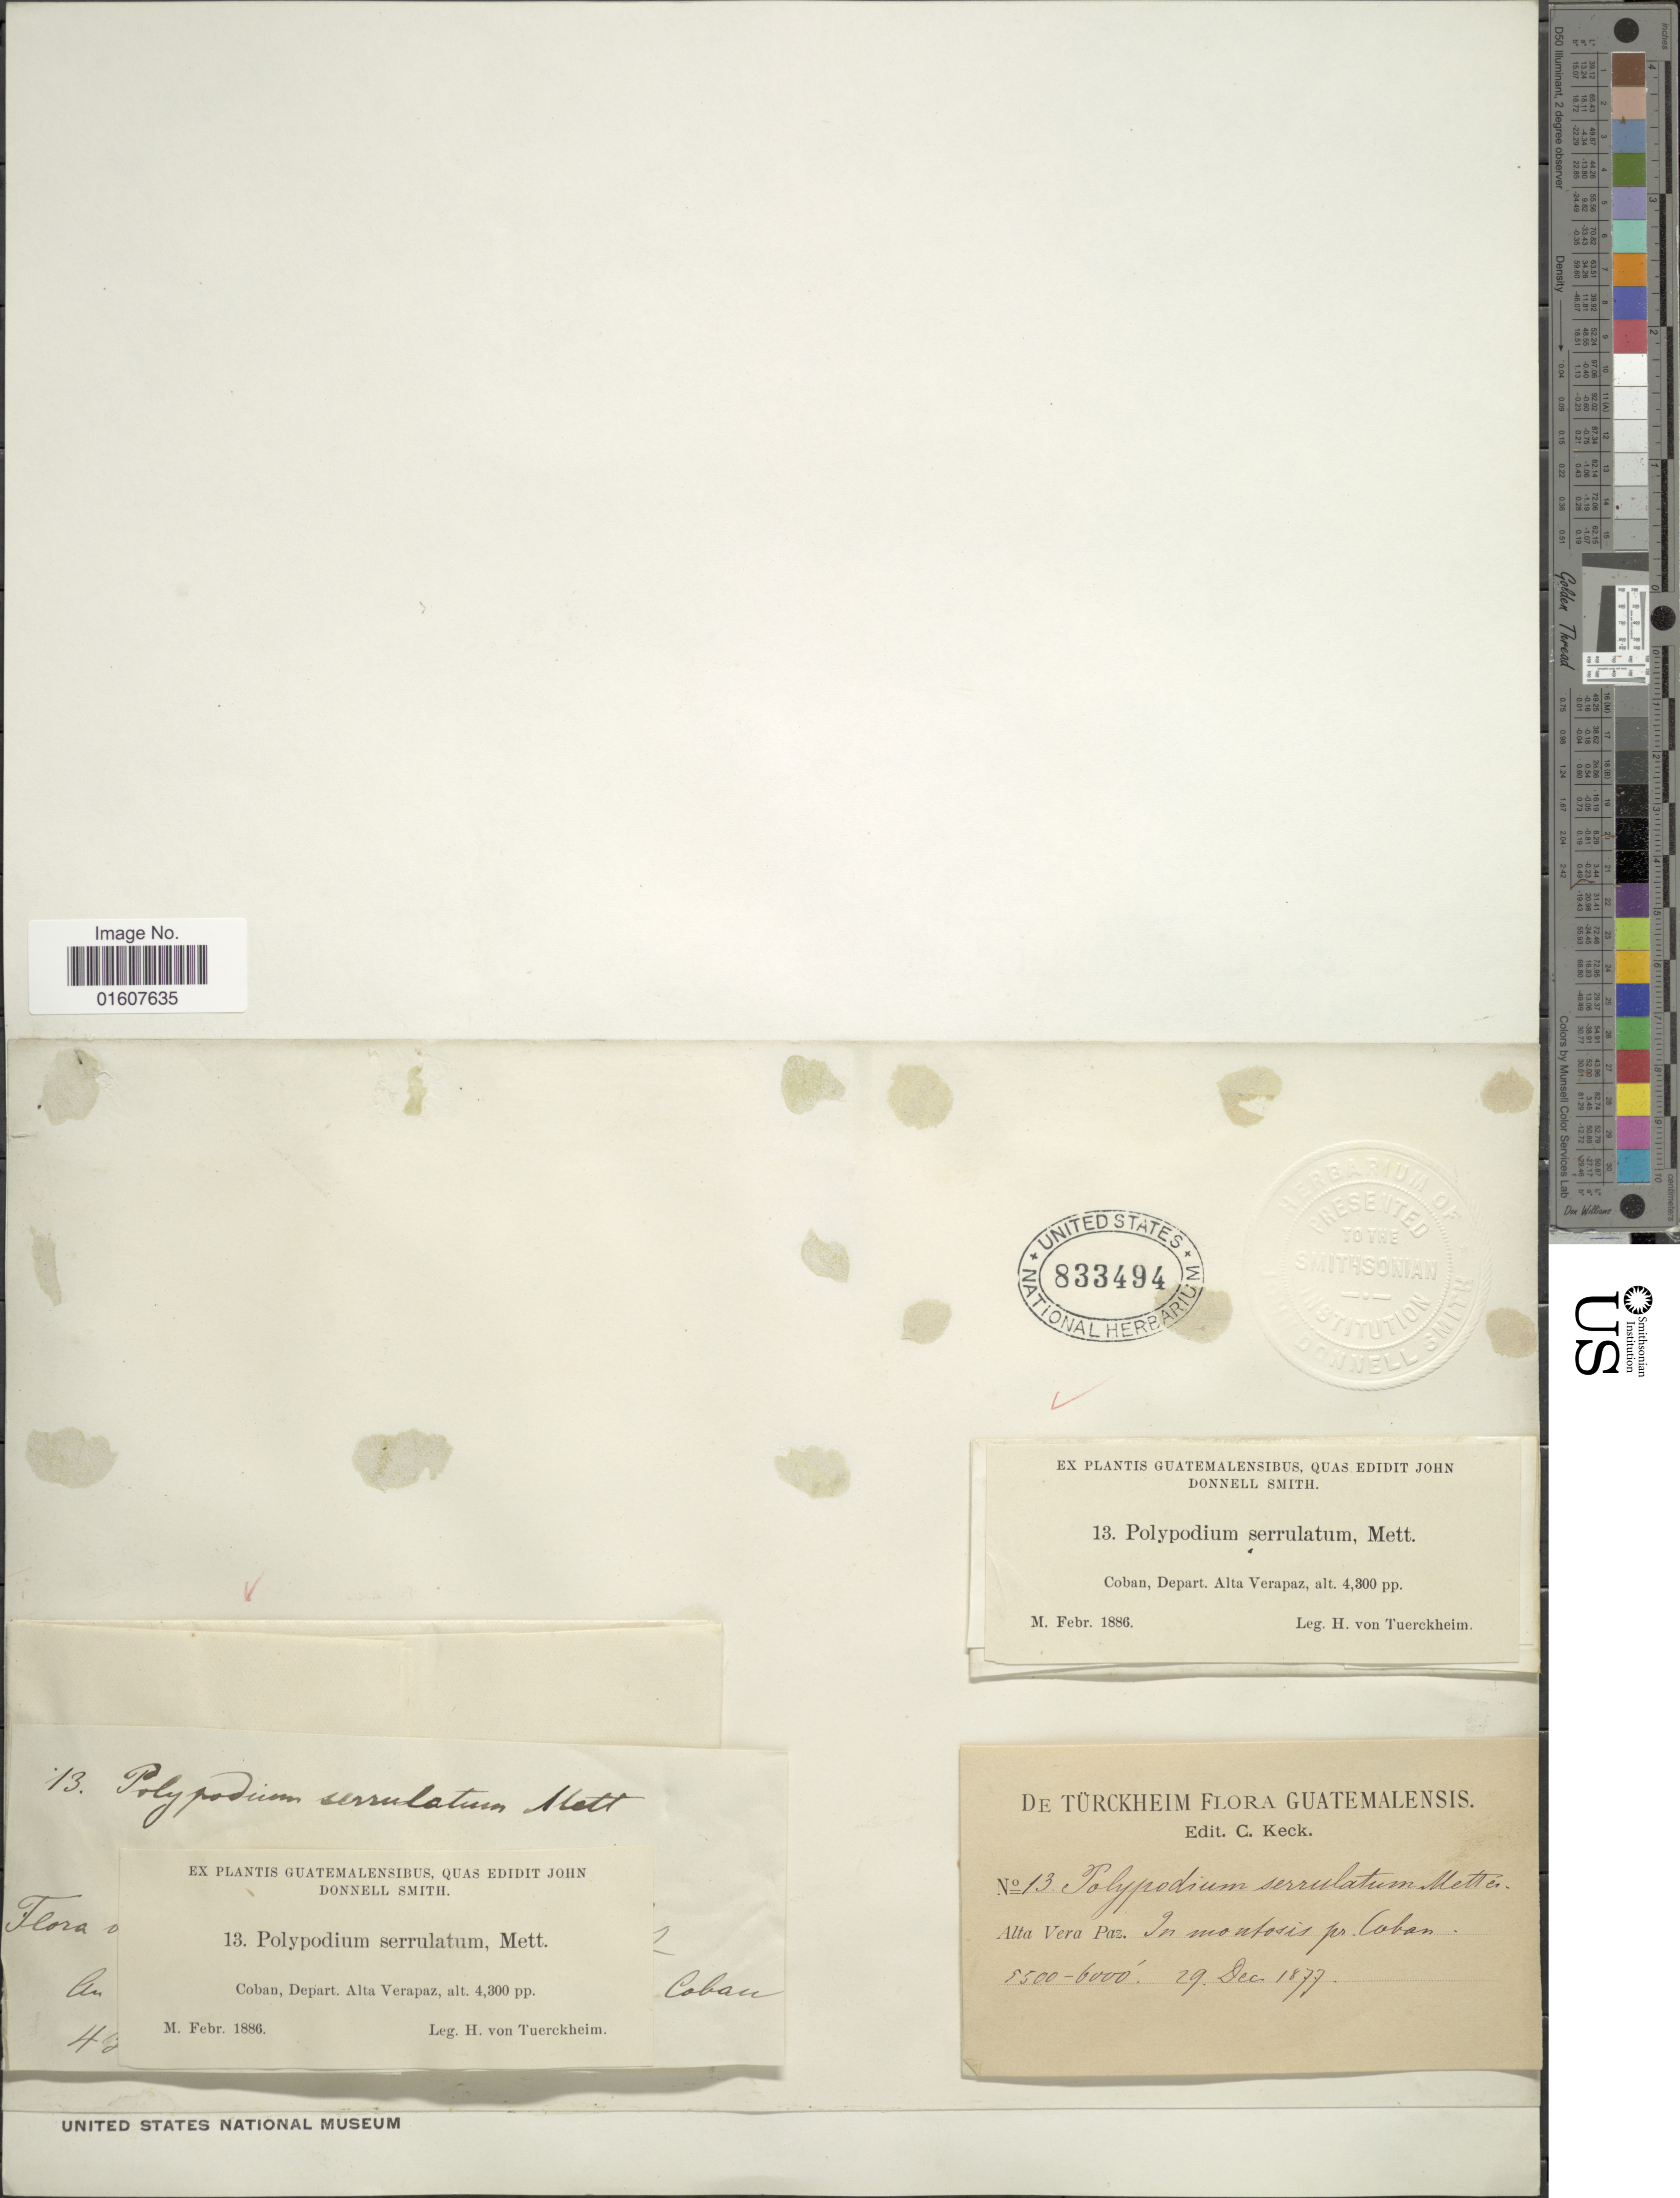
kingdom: Plantae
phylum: Tracheophyta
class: Polypodiopsida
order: Polypodiales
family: Polypodiaceae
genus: Cochlidium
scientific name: Cochlidium serrulatum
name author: (Sw.) L.E. Bishop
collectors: H. von Tuerckheim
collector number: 13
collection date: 1886-02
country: Guatemala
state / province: Alta Verapaz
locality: Coban, Depart. Alta Verapaz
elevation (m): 1311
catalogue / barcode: US 833494